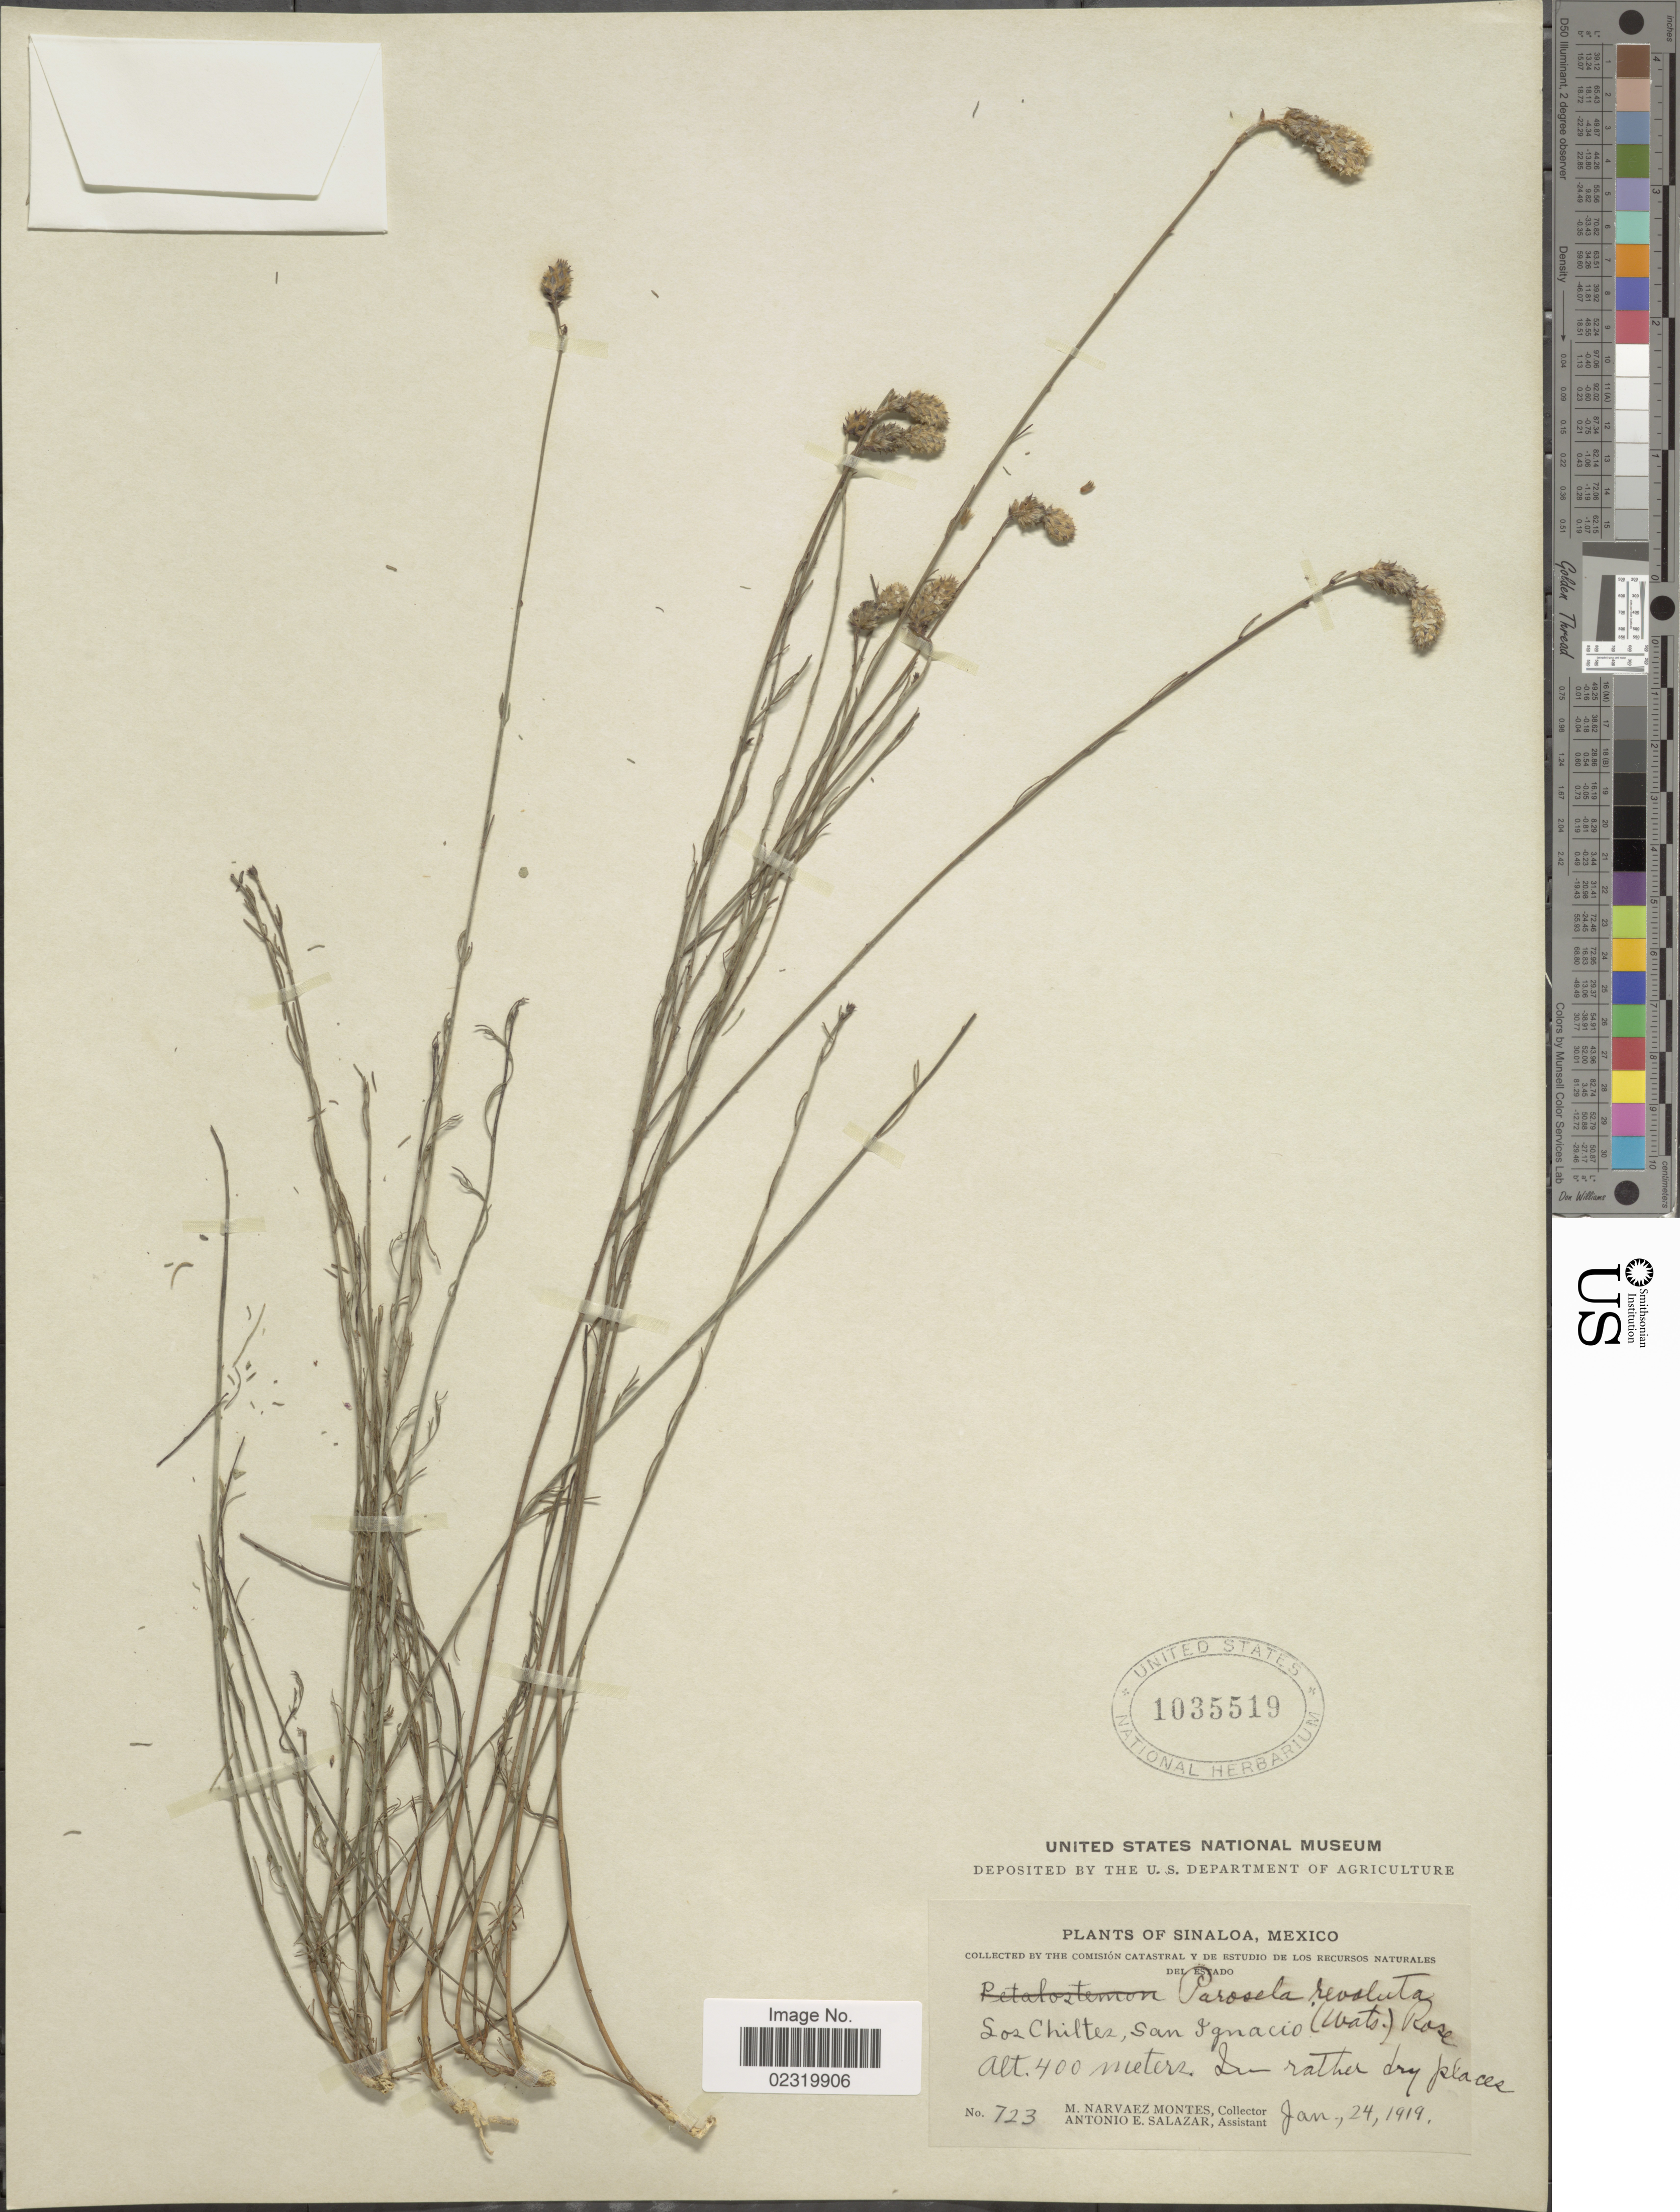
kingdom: Plantae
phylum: Tracheophyta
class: Magnoliopsida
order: Fabales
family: Fabaceae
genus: Dalea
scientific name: Dalea revoluta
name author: S. Watson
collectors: M. Narvaez-Montes & A. E. Salazar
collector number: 723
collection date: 1919-01-24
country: Mexico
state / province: Sinaloa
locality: Los Chiltes, San Ignacio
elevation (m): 400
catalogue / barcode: US 1035519